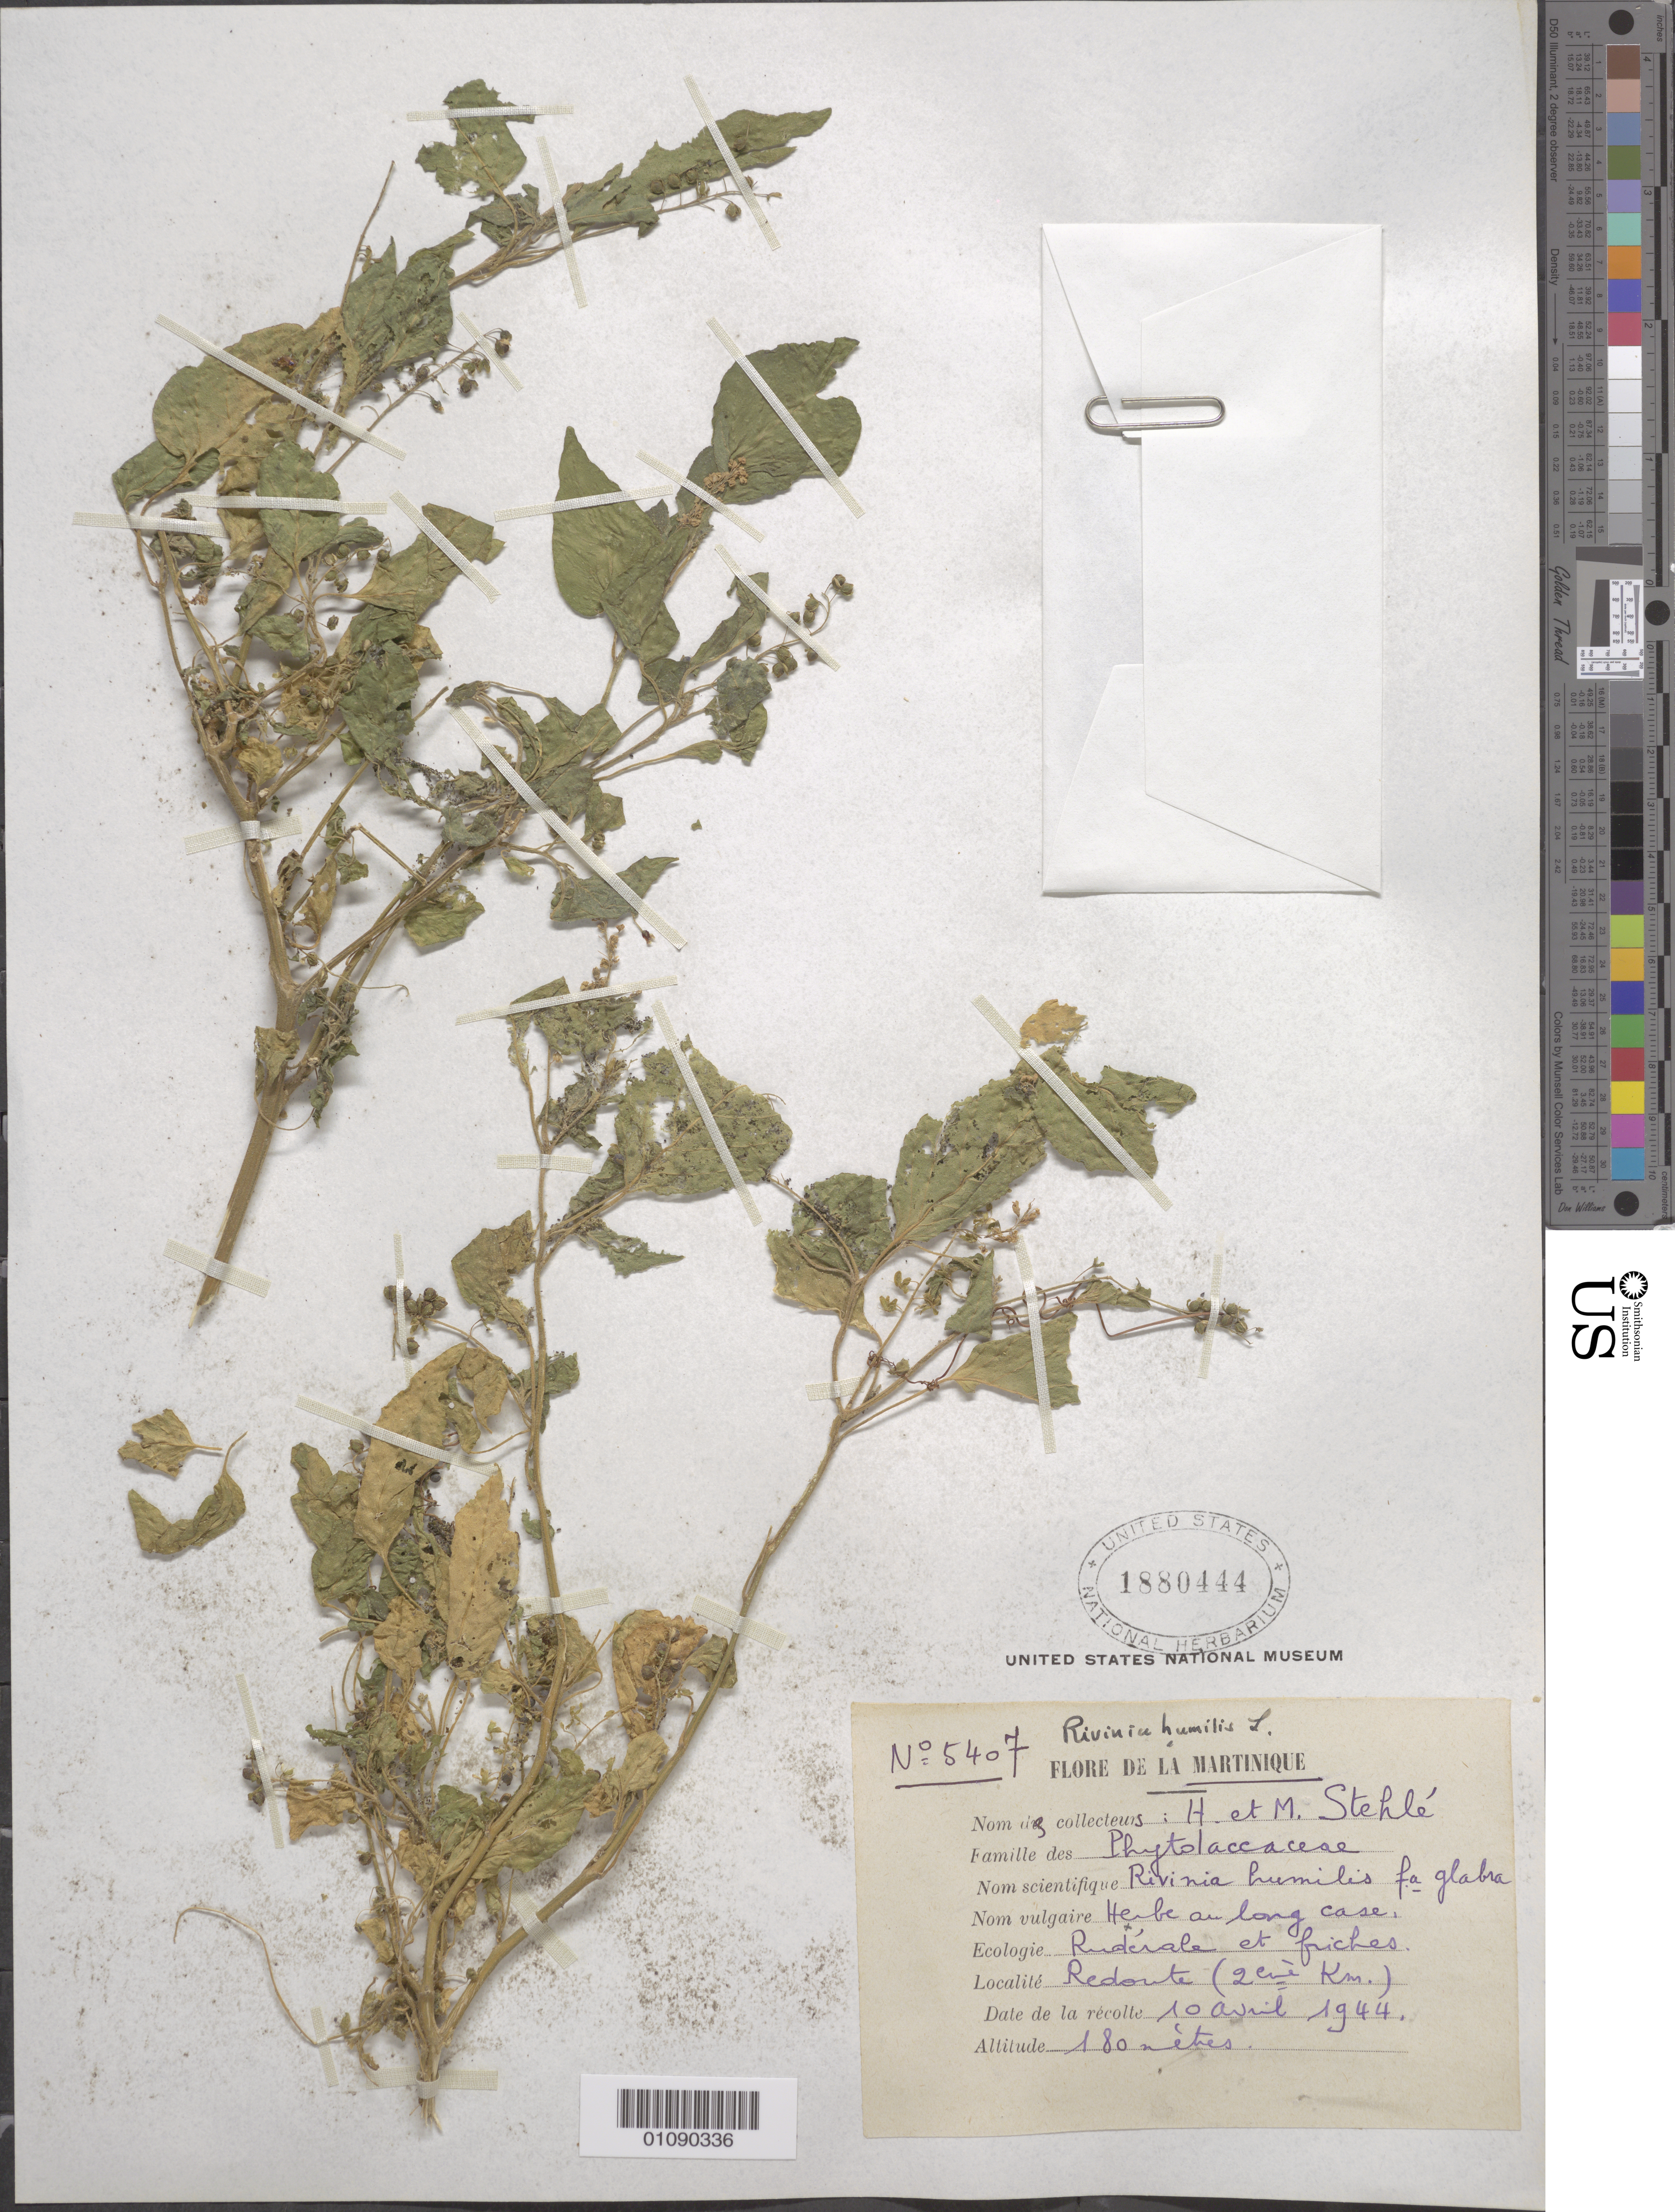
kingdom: Plantae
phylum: Tracheophyta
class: Magnoliopsida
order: Caryophyllales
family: Phytolaccaceae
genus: Rivina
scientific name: Rivina humilis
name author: L.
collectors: H. Stehlé & M. Stehlé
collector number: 5407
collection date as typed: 10 Apr 1944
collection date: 1944-04-10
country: Martinique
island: Martinique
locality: Redoute (2ere Km)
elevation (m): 180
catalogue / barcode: US 1880444